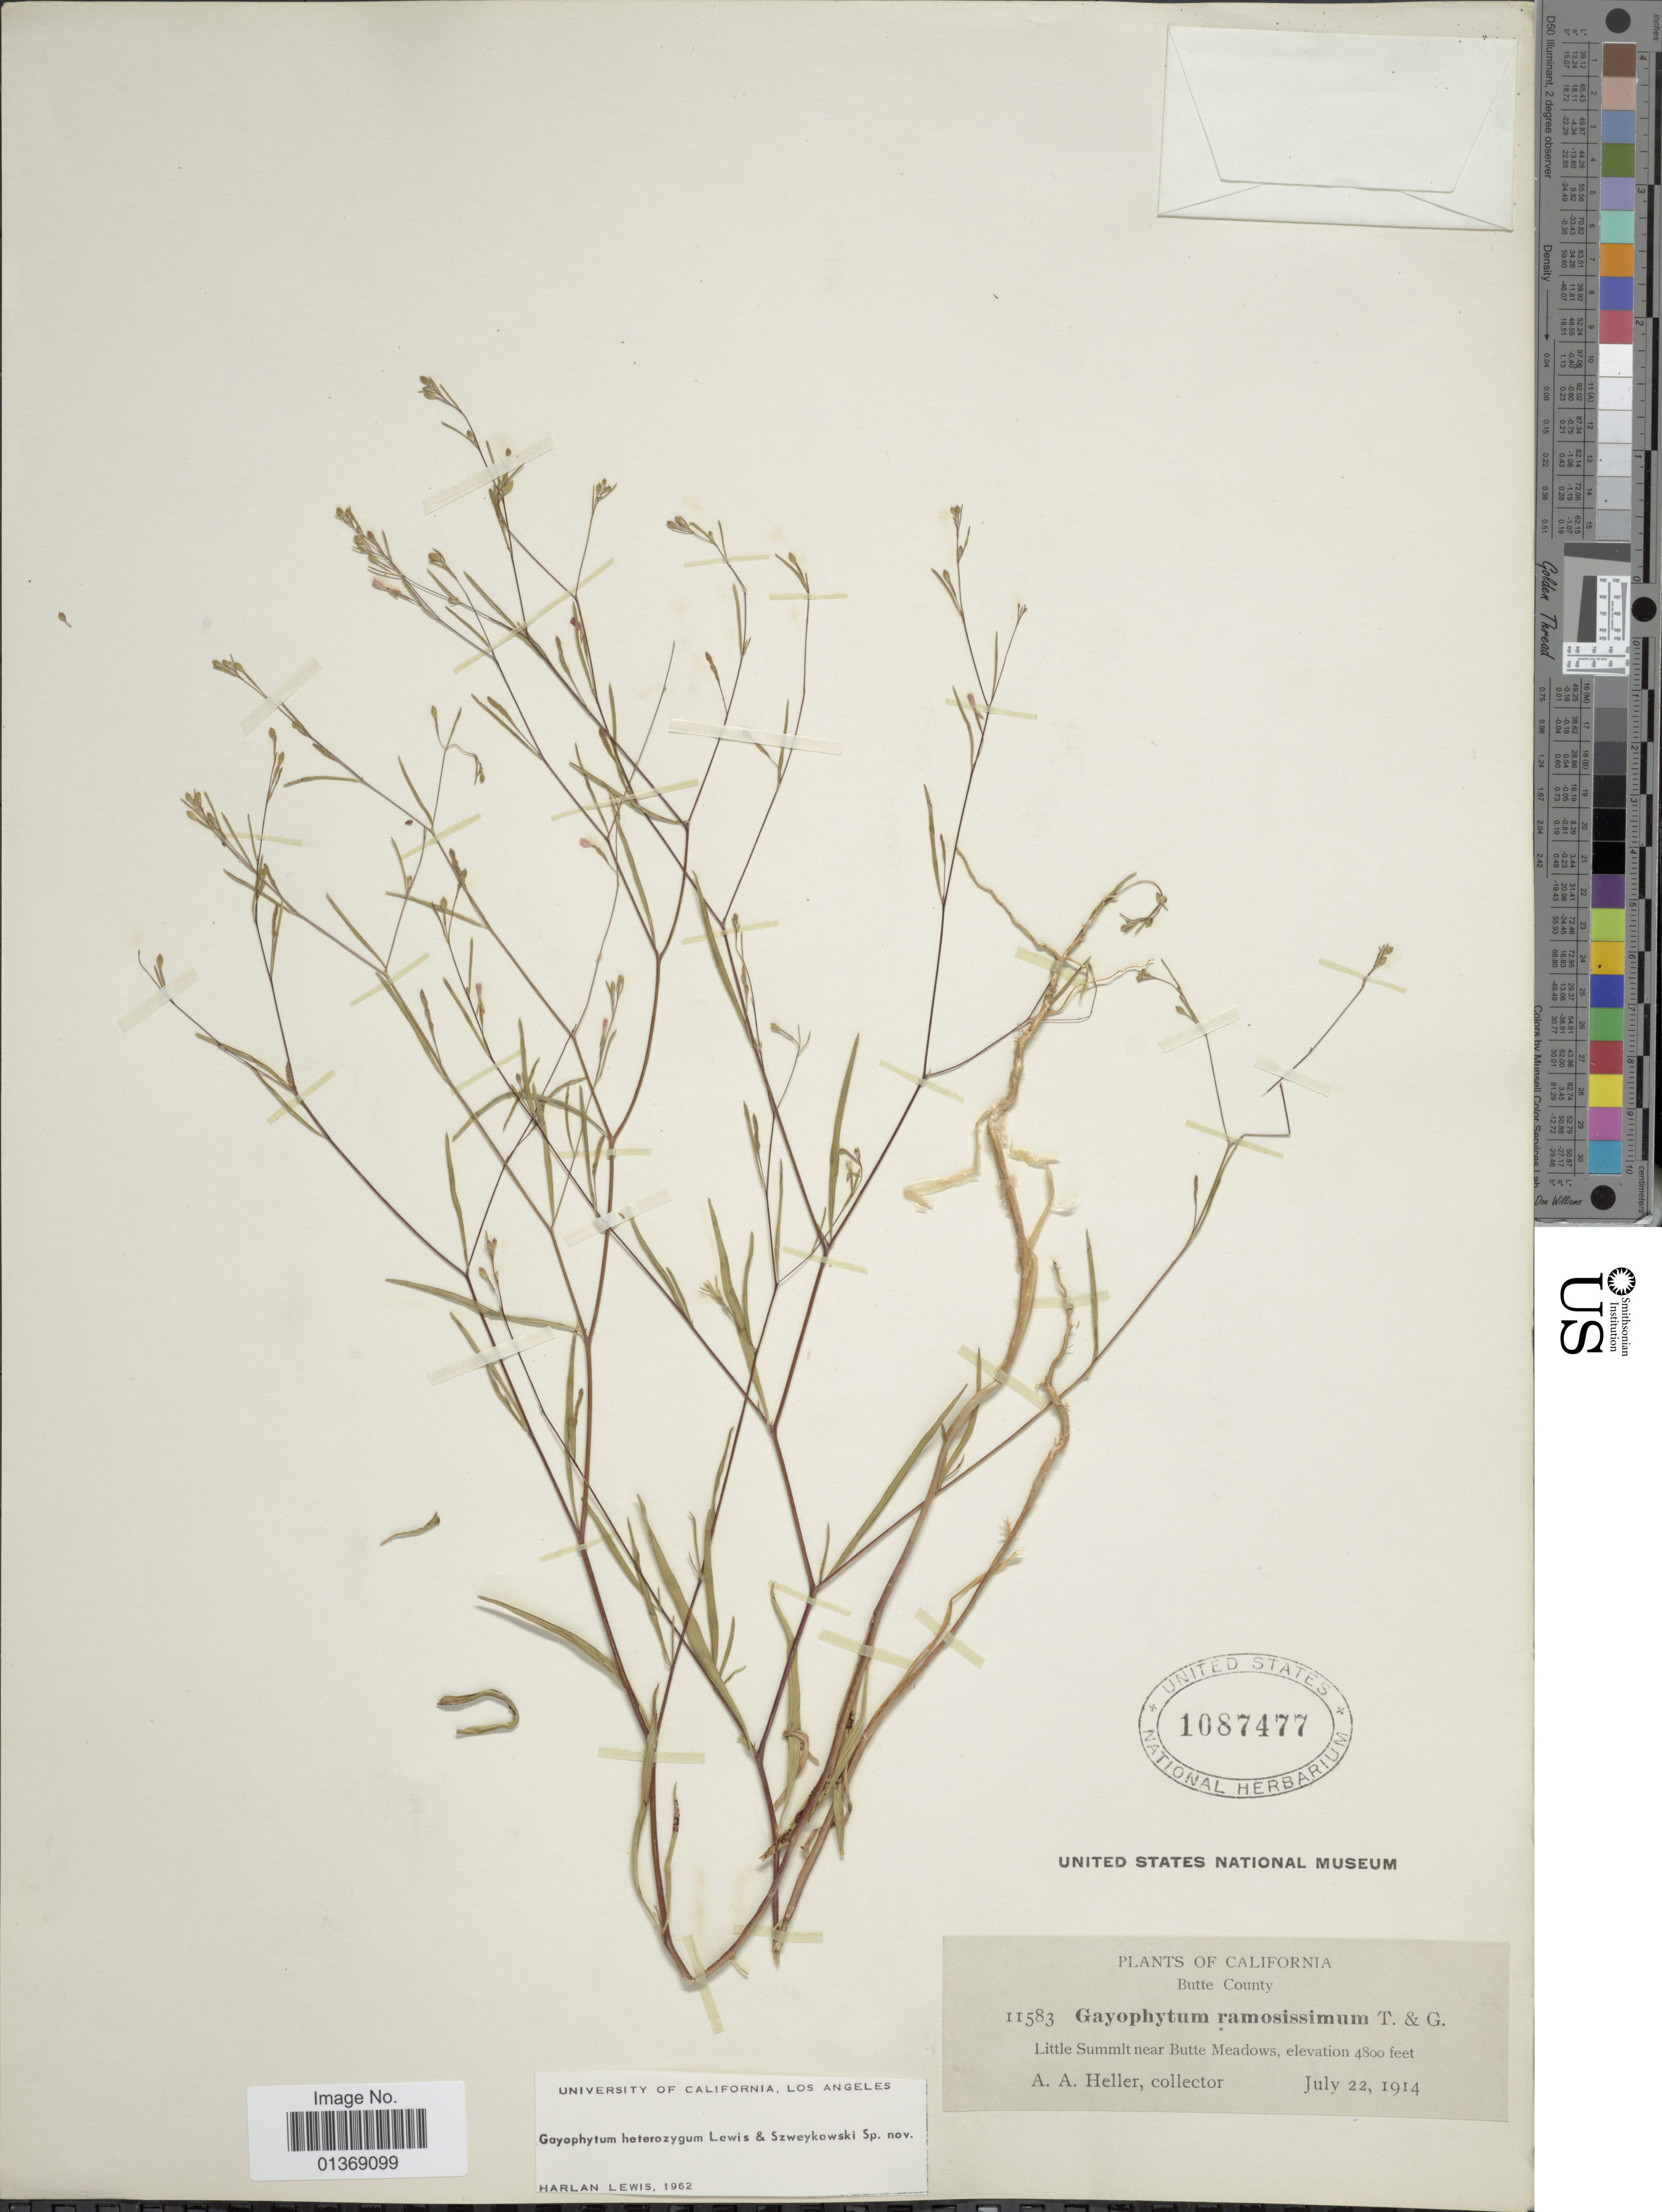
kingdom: Plantae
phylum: Tracheophyta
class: Magnoliopsida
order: Myrtales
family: Onagraceae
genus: Gayophytum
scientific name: Gayophytum heterozygum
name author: F. H. Lewis & Szweyk.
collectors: A. A. Heller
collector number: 11583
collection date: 1914-07-22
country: United States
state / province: California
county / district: Butte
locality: Butte County, Little Summit near Butte Meadows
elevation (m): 1463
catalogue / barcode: US 1087477